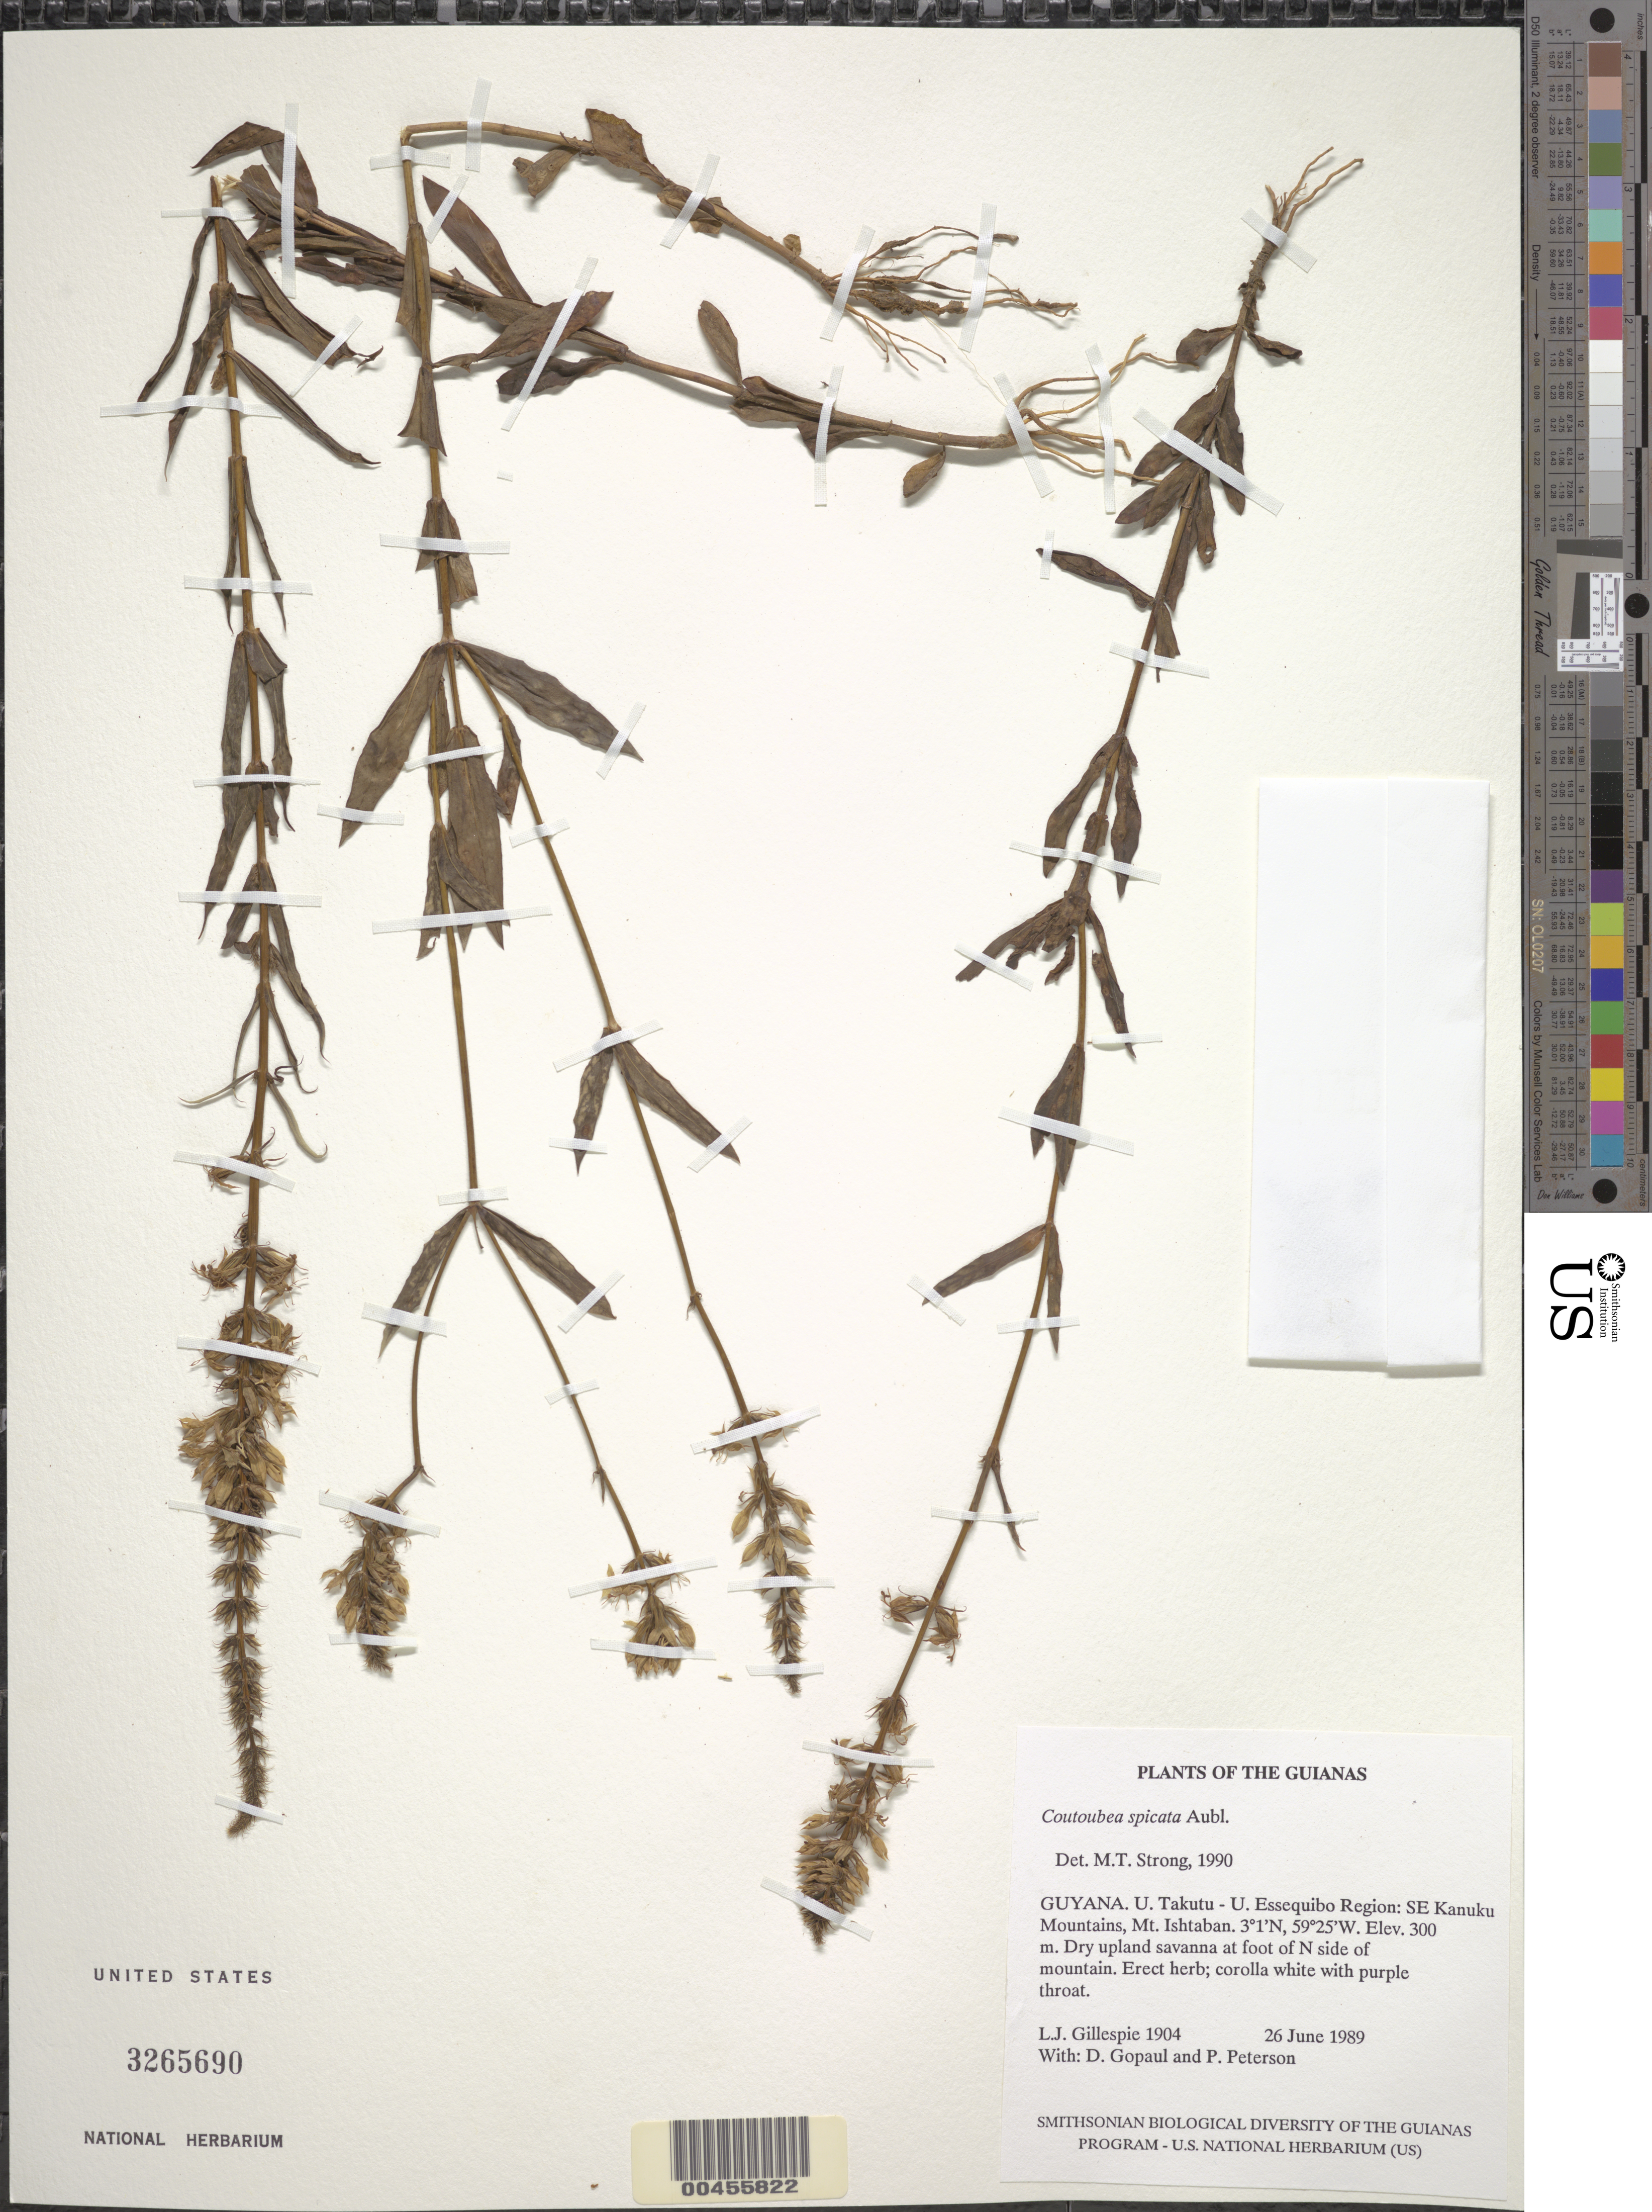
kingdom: Plantae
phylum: Tracheophyta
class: Magnoliopsida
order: Gentianales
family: Gentianaceae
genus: Coutoubea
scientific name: Coutoubea spicata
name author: Aubl.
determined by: Strong, M. T., (US), Smithsonian Institution - National Museum of Natural History (UNITED STATES)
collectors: L. J. Gillespie, D. Gopaul & P. M. Peterson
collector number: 1904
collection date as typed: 26 June 1989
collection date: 1989-06-26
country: Guyana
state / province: U. Takutu-U. Essequibo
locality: SE Kanuku Mts; Mt. Ishtaban. At foot of N side of mountain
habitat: Dry upland savanna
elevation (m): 300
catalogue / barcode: US 3265690